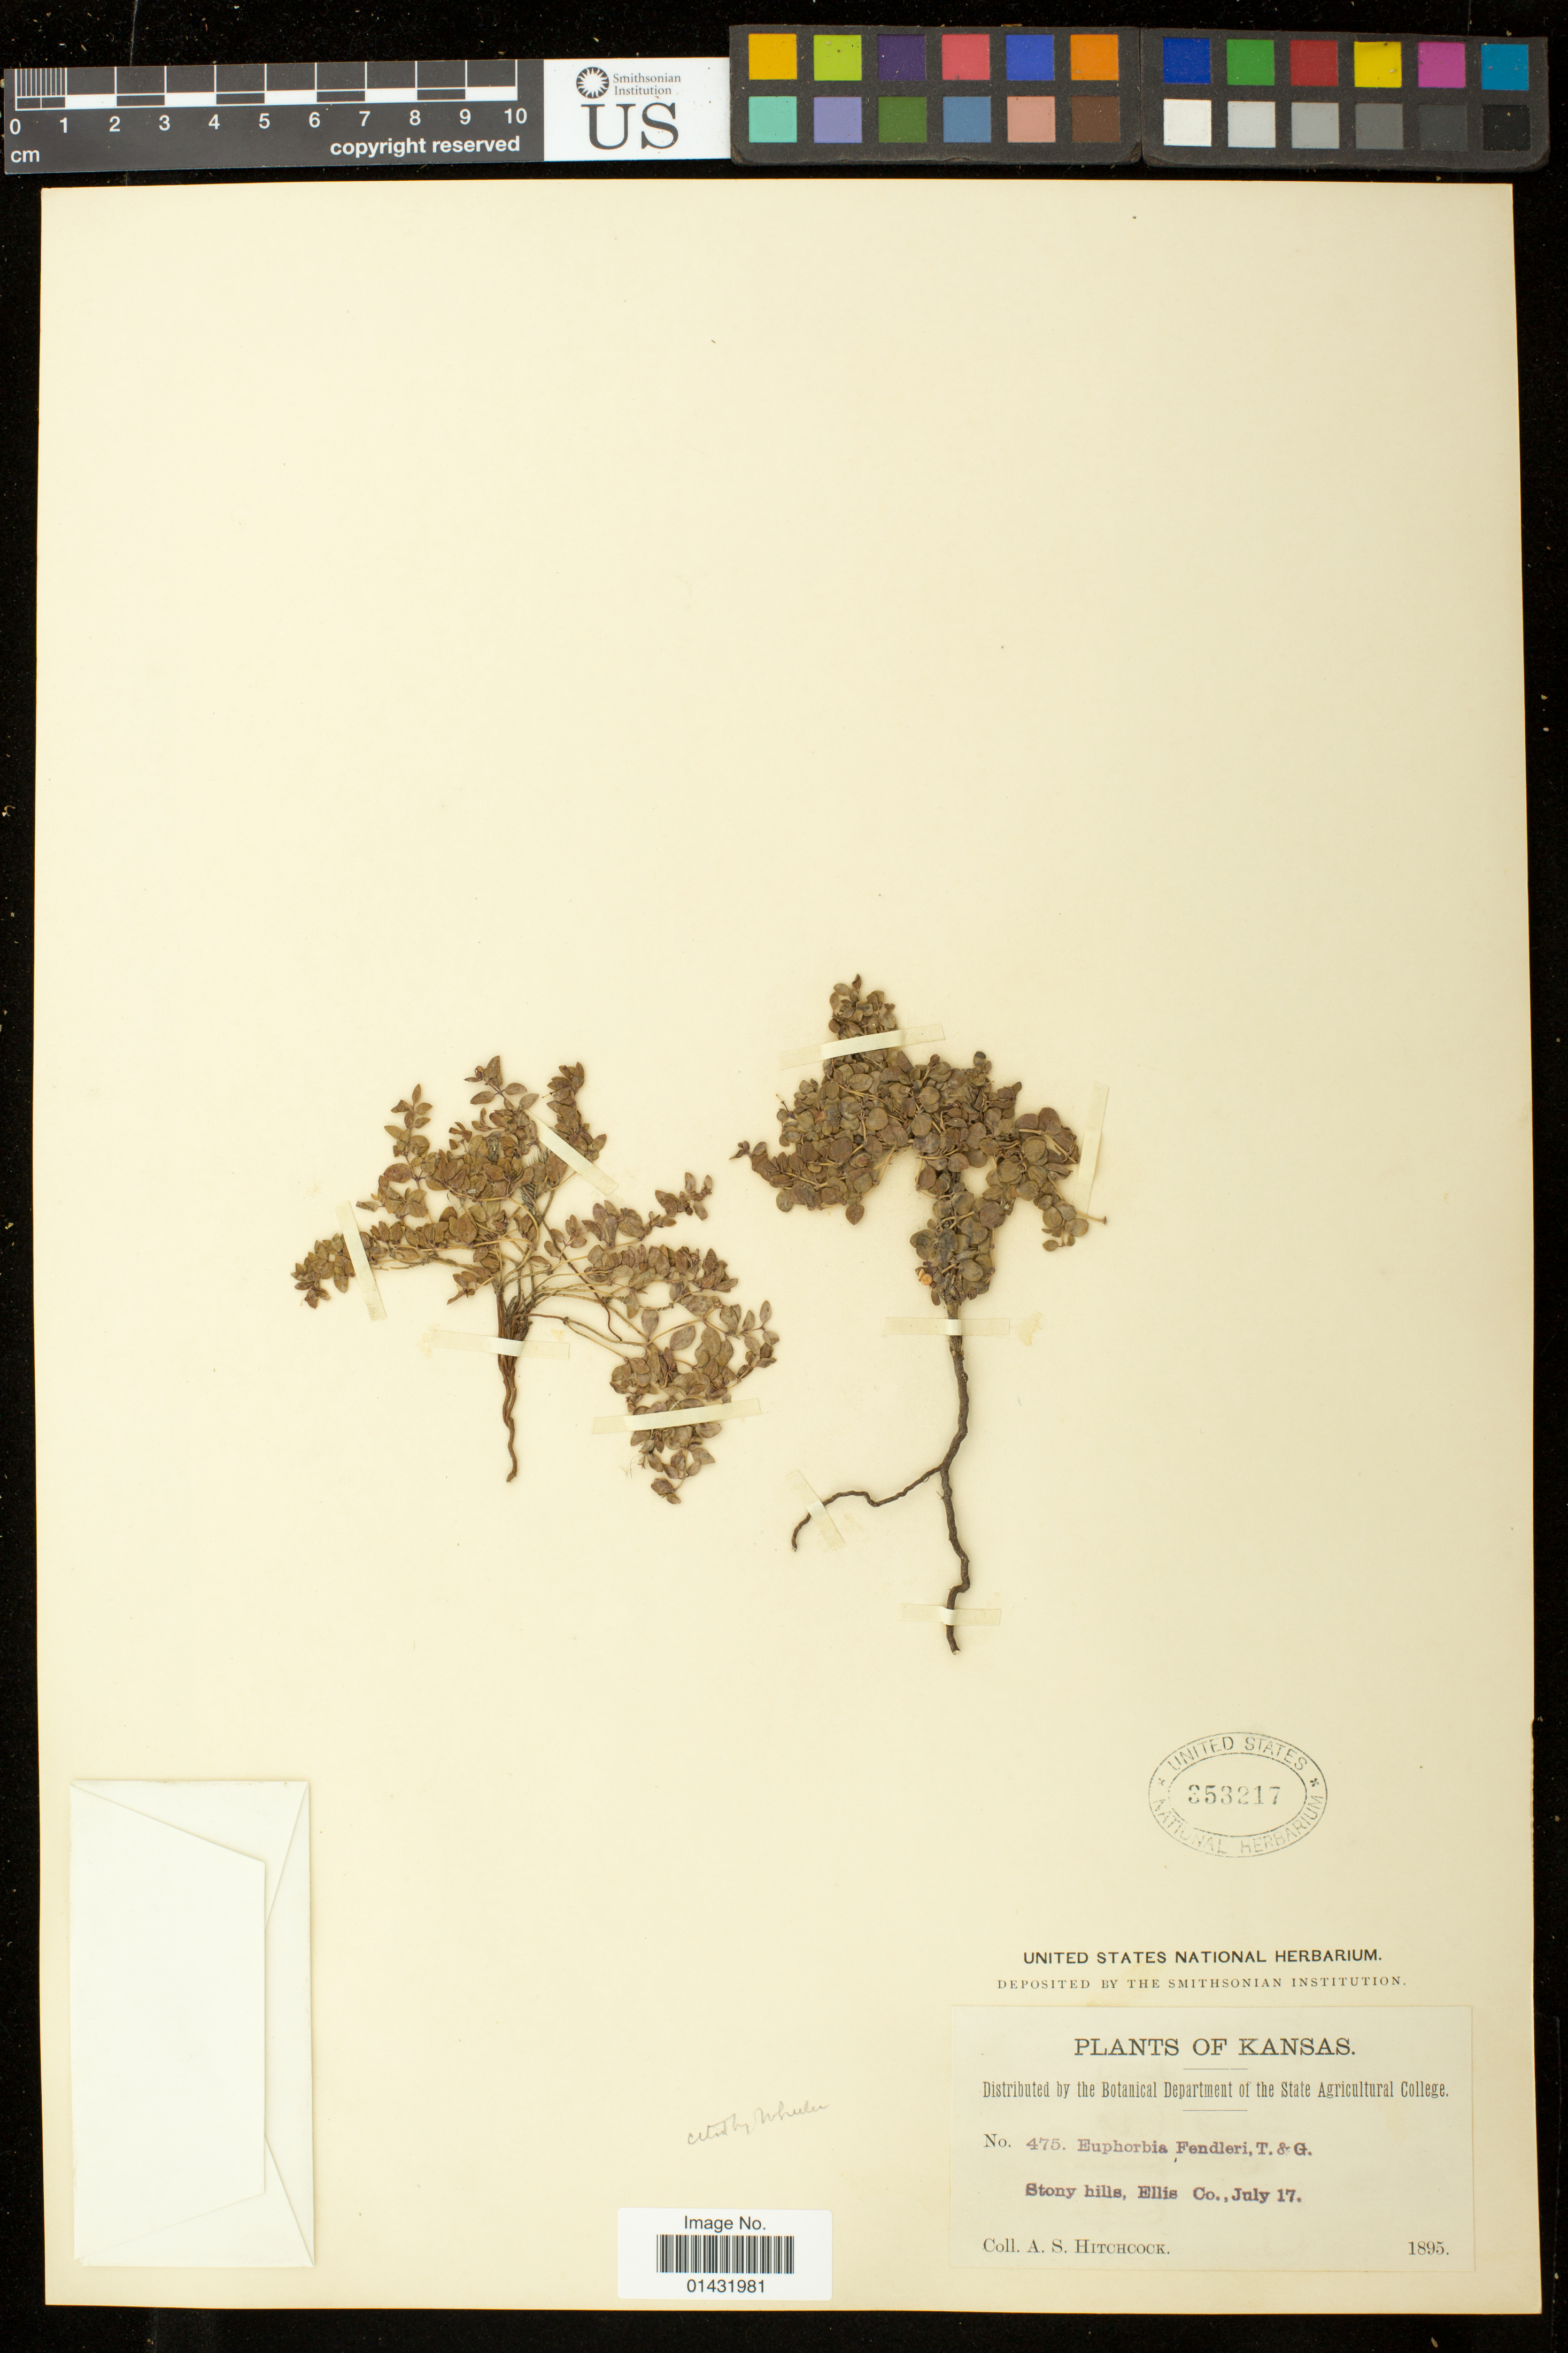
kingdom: Plantae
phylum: Tracheophyta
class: Magnoliopsida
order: Malpighiales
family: Euphorbiaceae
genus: Euphorbia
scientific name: Euphorbia fendleri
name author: Torr. & A. Gray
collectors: A. S. Hitchcock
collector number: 475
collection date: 1895-07-17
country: United States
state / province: Kansas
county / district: Ellis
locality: Stony hills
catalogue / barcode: US 353217